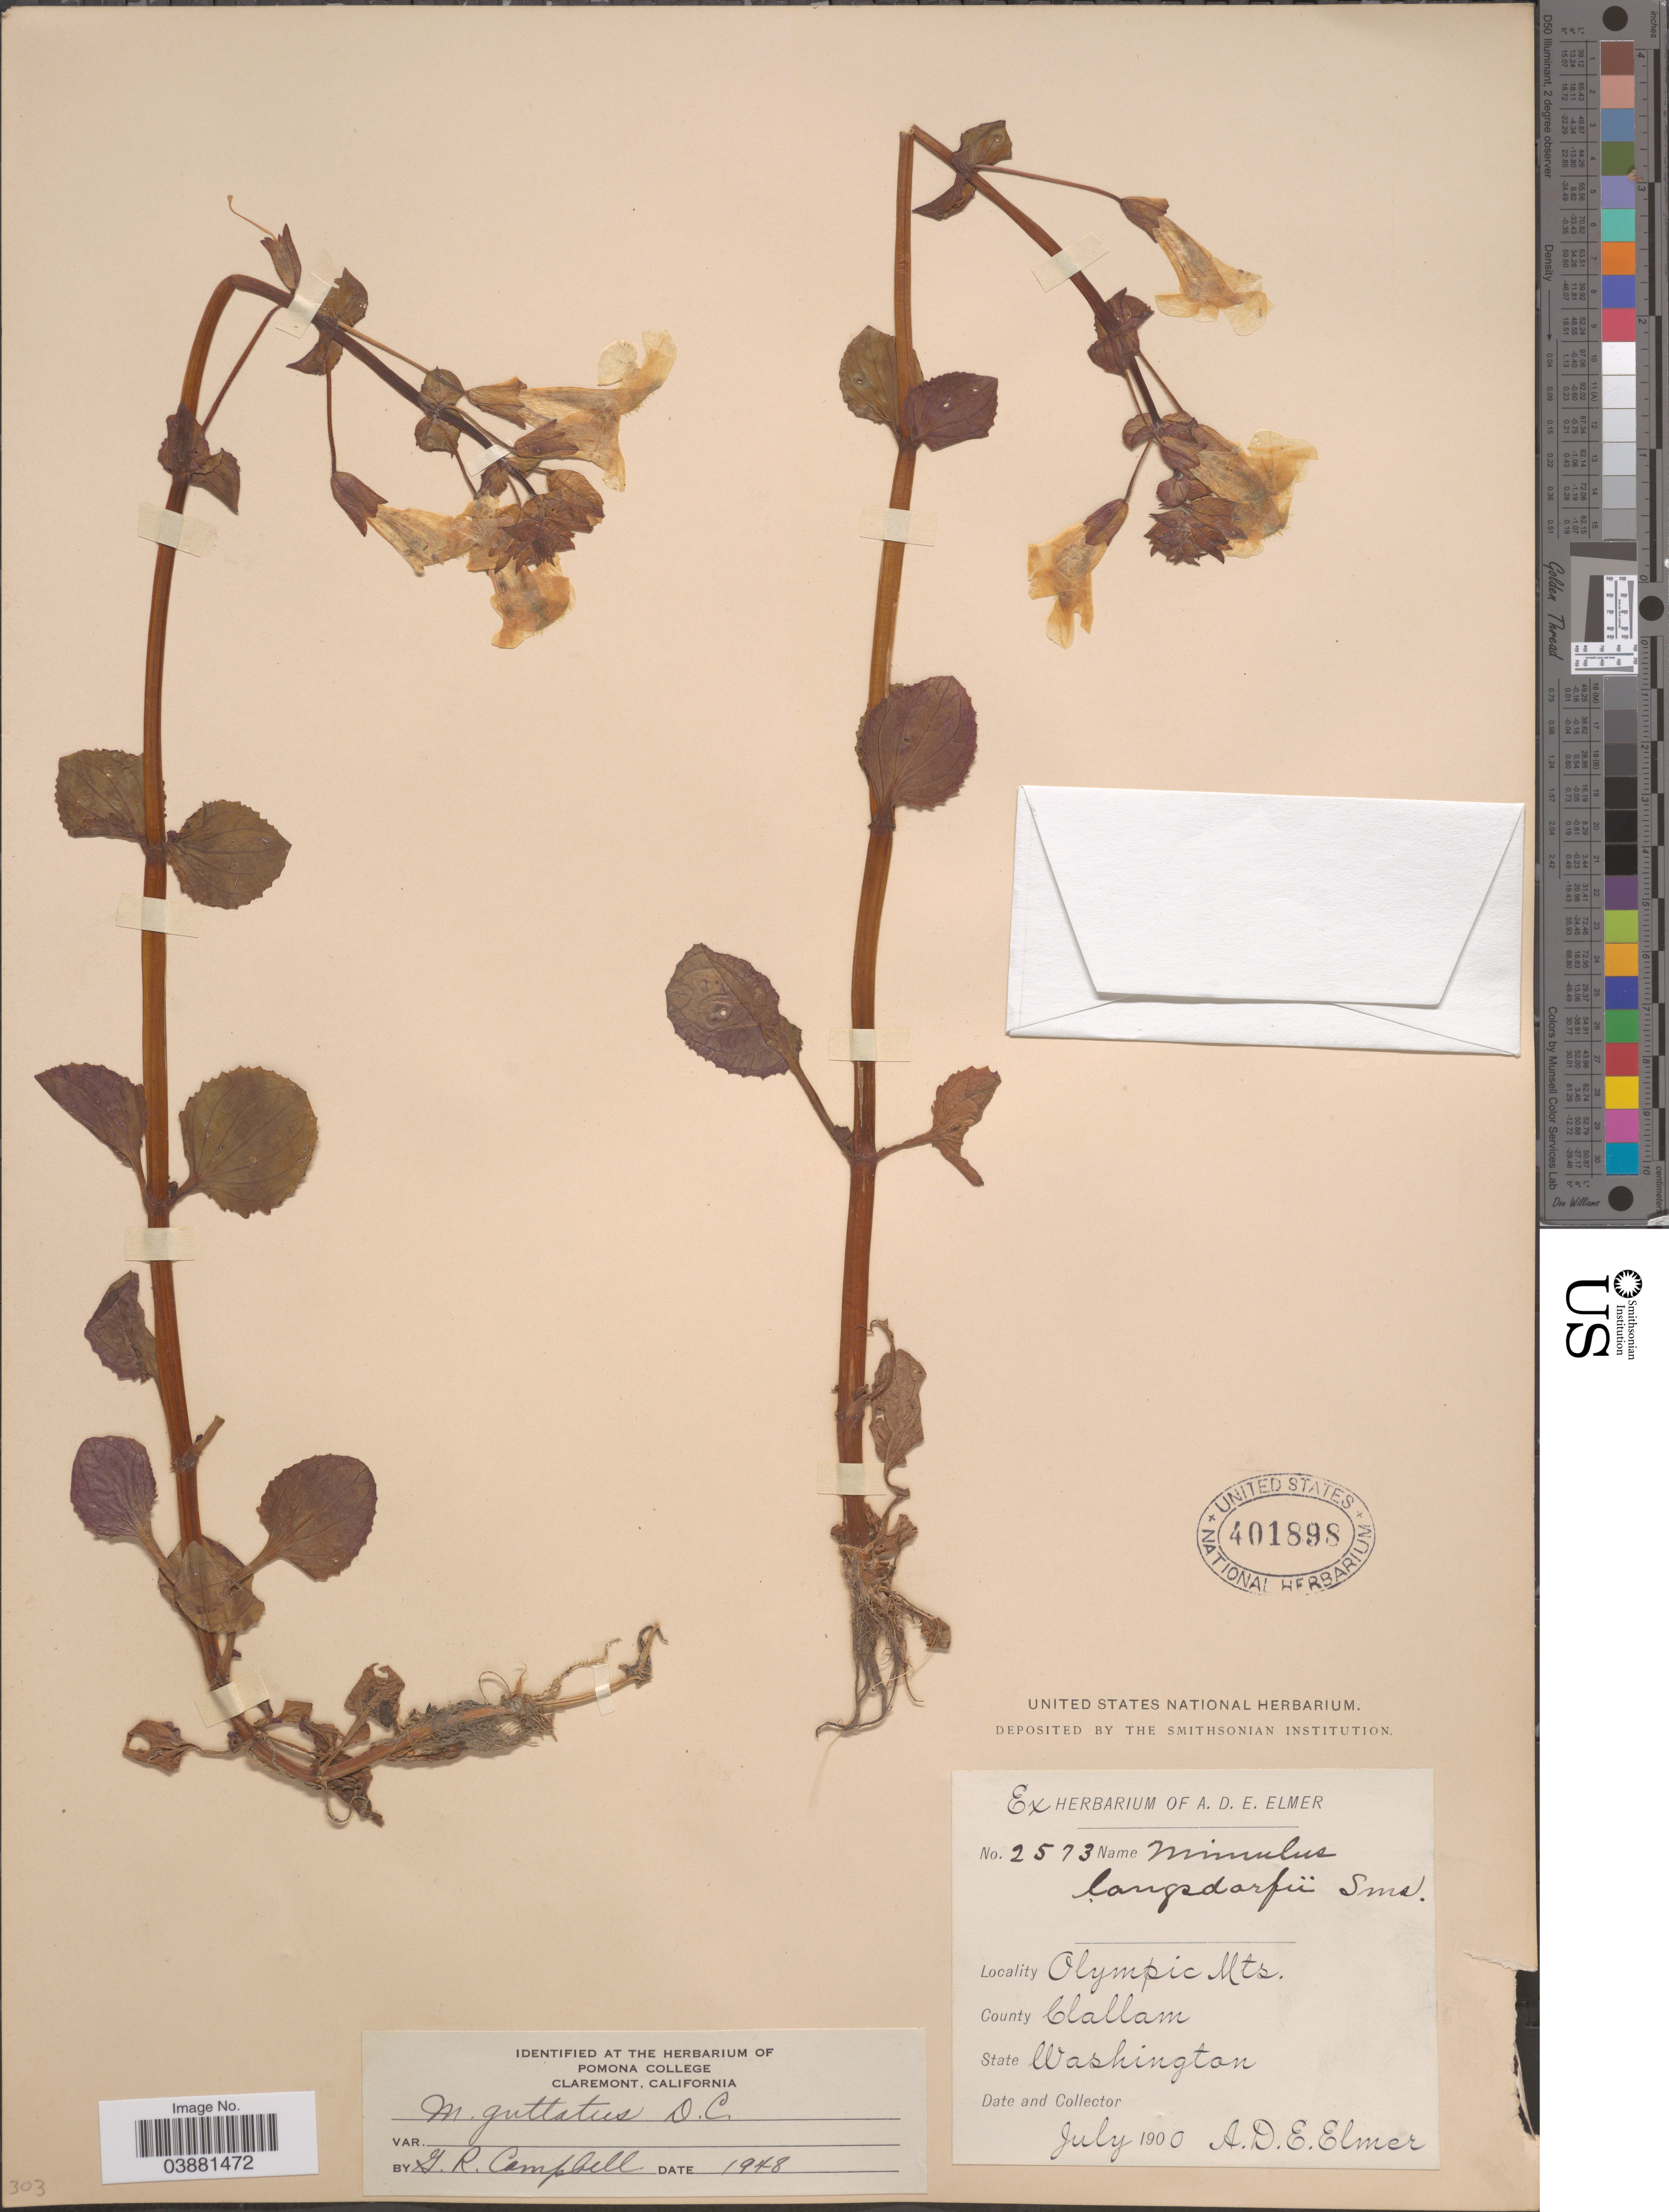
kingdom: Plantae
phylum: Tracheophyta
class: Magnoliopsida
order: Lamiales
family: Phrymaceae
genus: Mimulus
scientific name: Mimulus guttatus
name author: DC.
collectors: A. D. E. Elmer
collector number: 2573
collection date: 1900-07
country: United States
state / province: Washington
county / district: Clallam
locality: Olympic Mts. County Clallam.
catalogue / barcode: US 401898